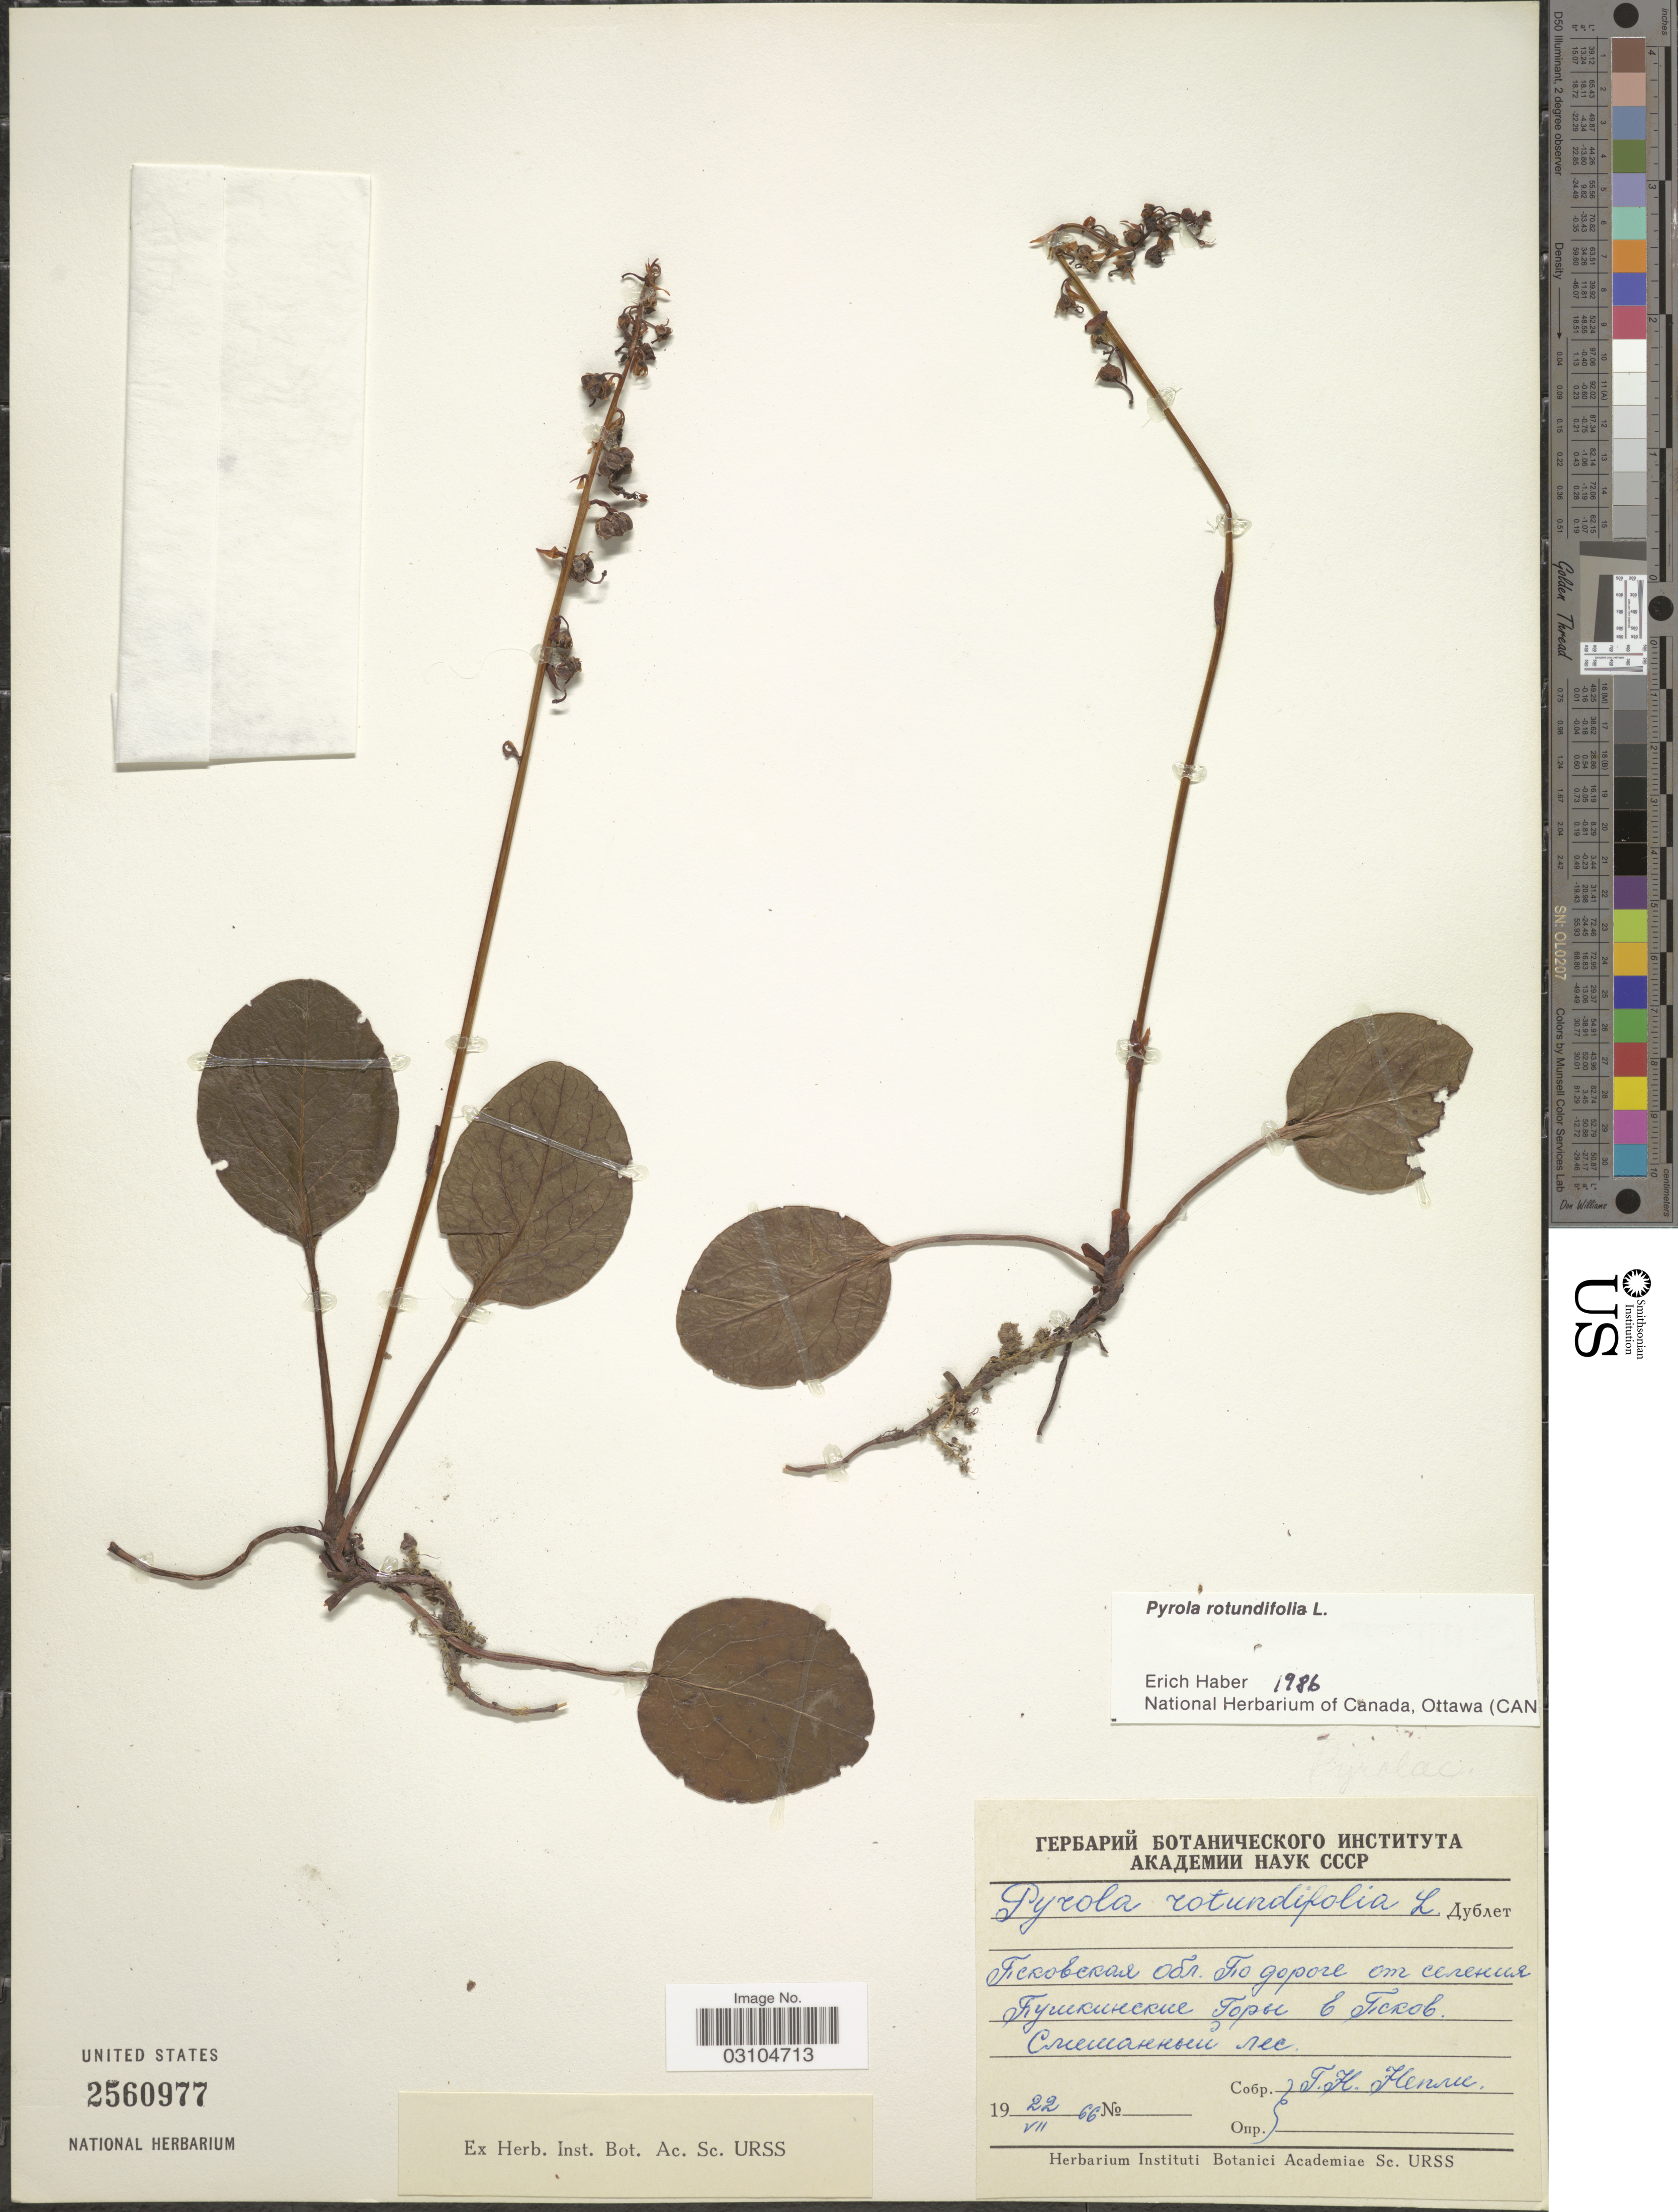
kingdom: Plantae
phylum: Tracheophyta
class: Magnoliopsida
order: Ericales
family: Ericaceae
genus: Pyrola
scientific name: Pyrola rotundifolia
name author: L.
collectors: G. Nepli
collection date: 1966-07-22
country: Russian Federation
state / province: Pskov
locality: On the road from village Pushkinskie Gory to Pskov.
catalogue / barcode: US 2560977